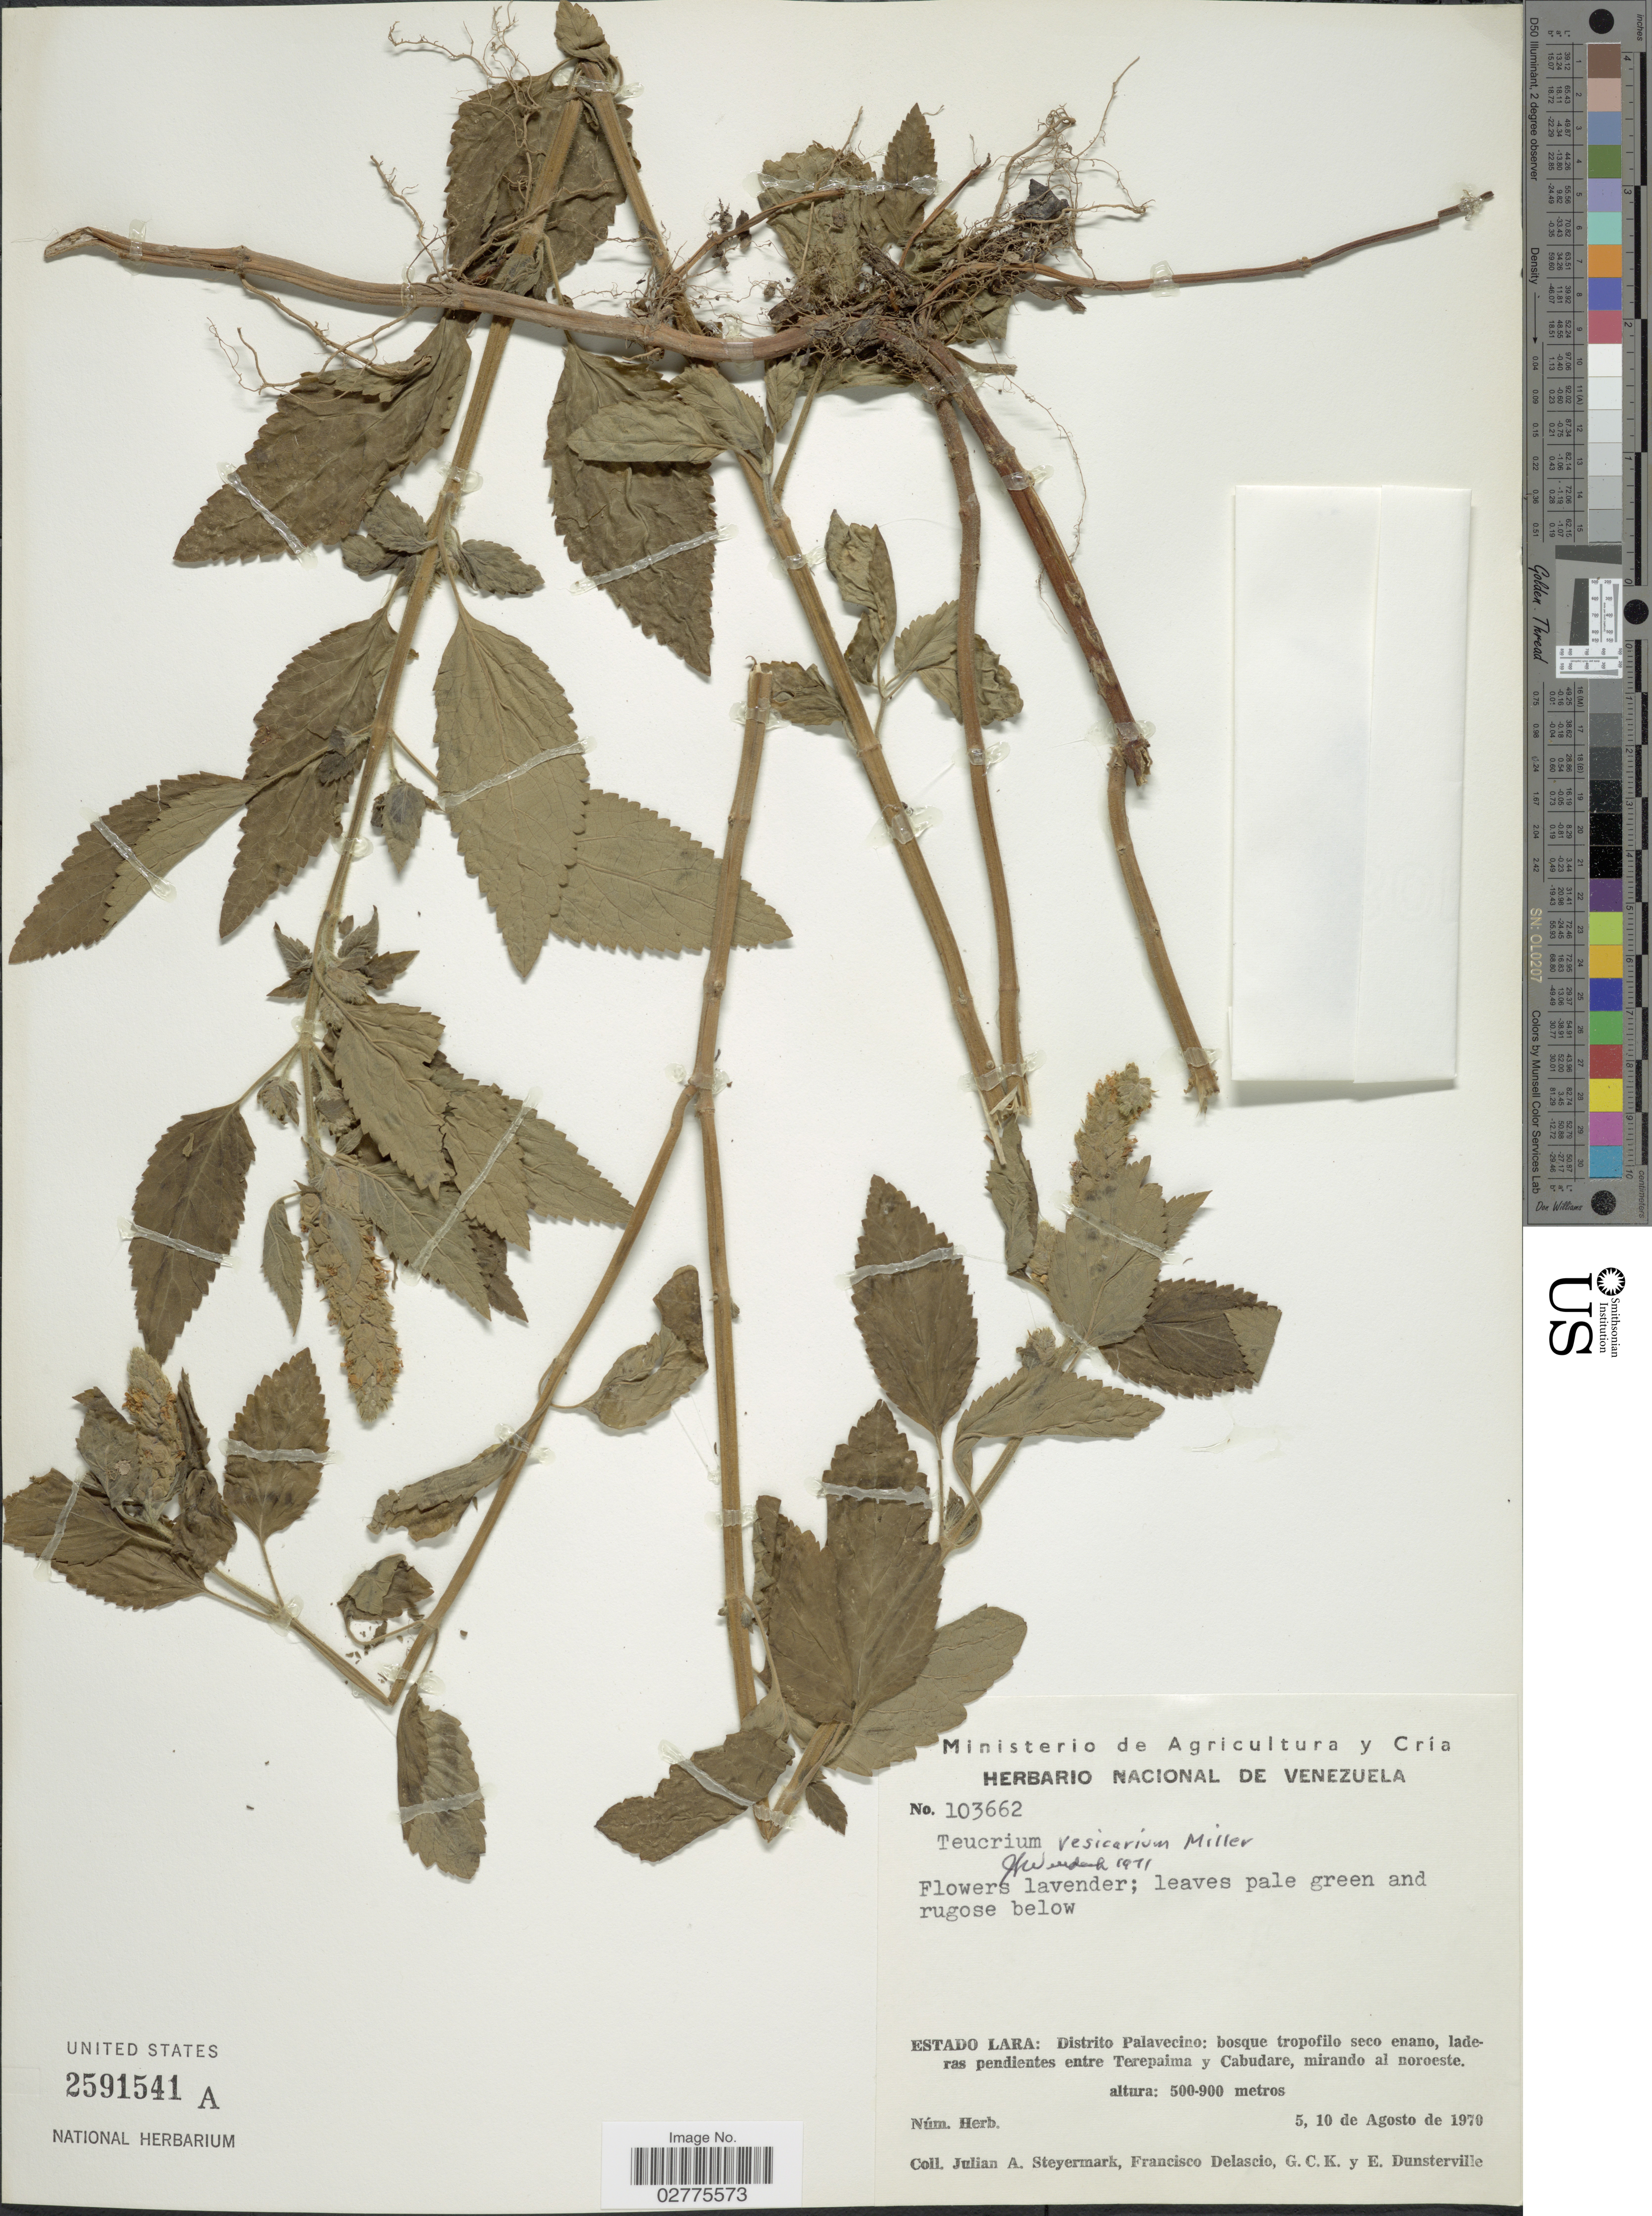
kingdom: Plantae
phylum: Tracheophyta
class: Magnoliopsida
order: Lamiales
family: Lamiaceae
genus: Teucrium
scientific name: Teucrium vesicarium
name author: Mill.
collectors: J. Steyermark, F. Delascio, G. C. K. Dunsterville & E. Dunsterville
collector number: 103662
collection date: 1970-08-05/1970-08-10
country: Venezuela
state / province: Lara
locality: Estado Lara: Distrito Palavecino: bosque tropofilo seco enano, laderas pendientes entre Terepaima y Cabudare, mirando al noroeste.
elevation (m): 500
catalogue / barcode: US 2591541A